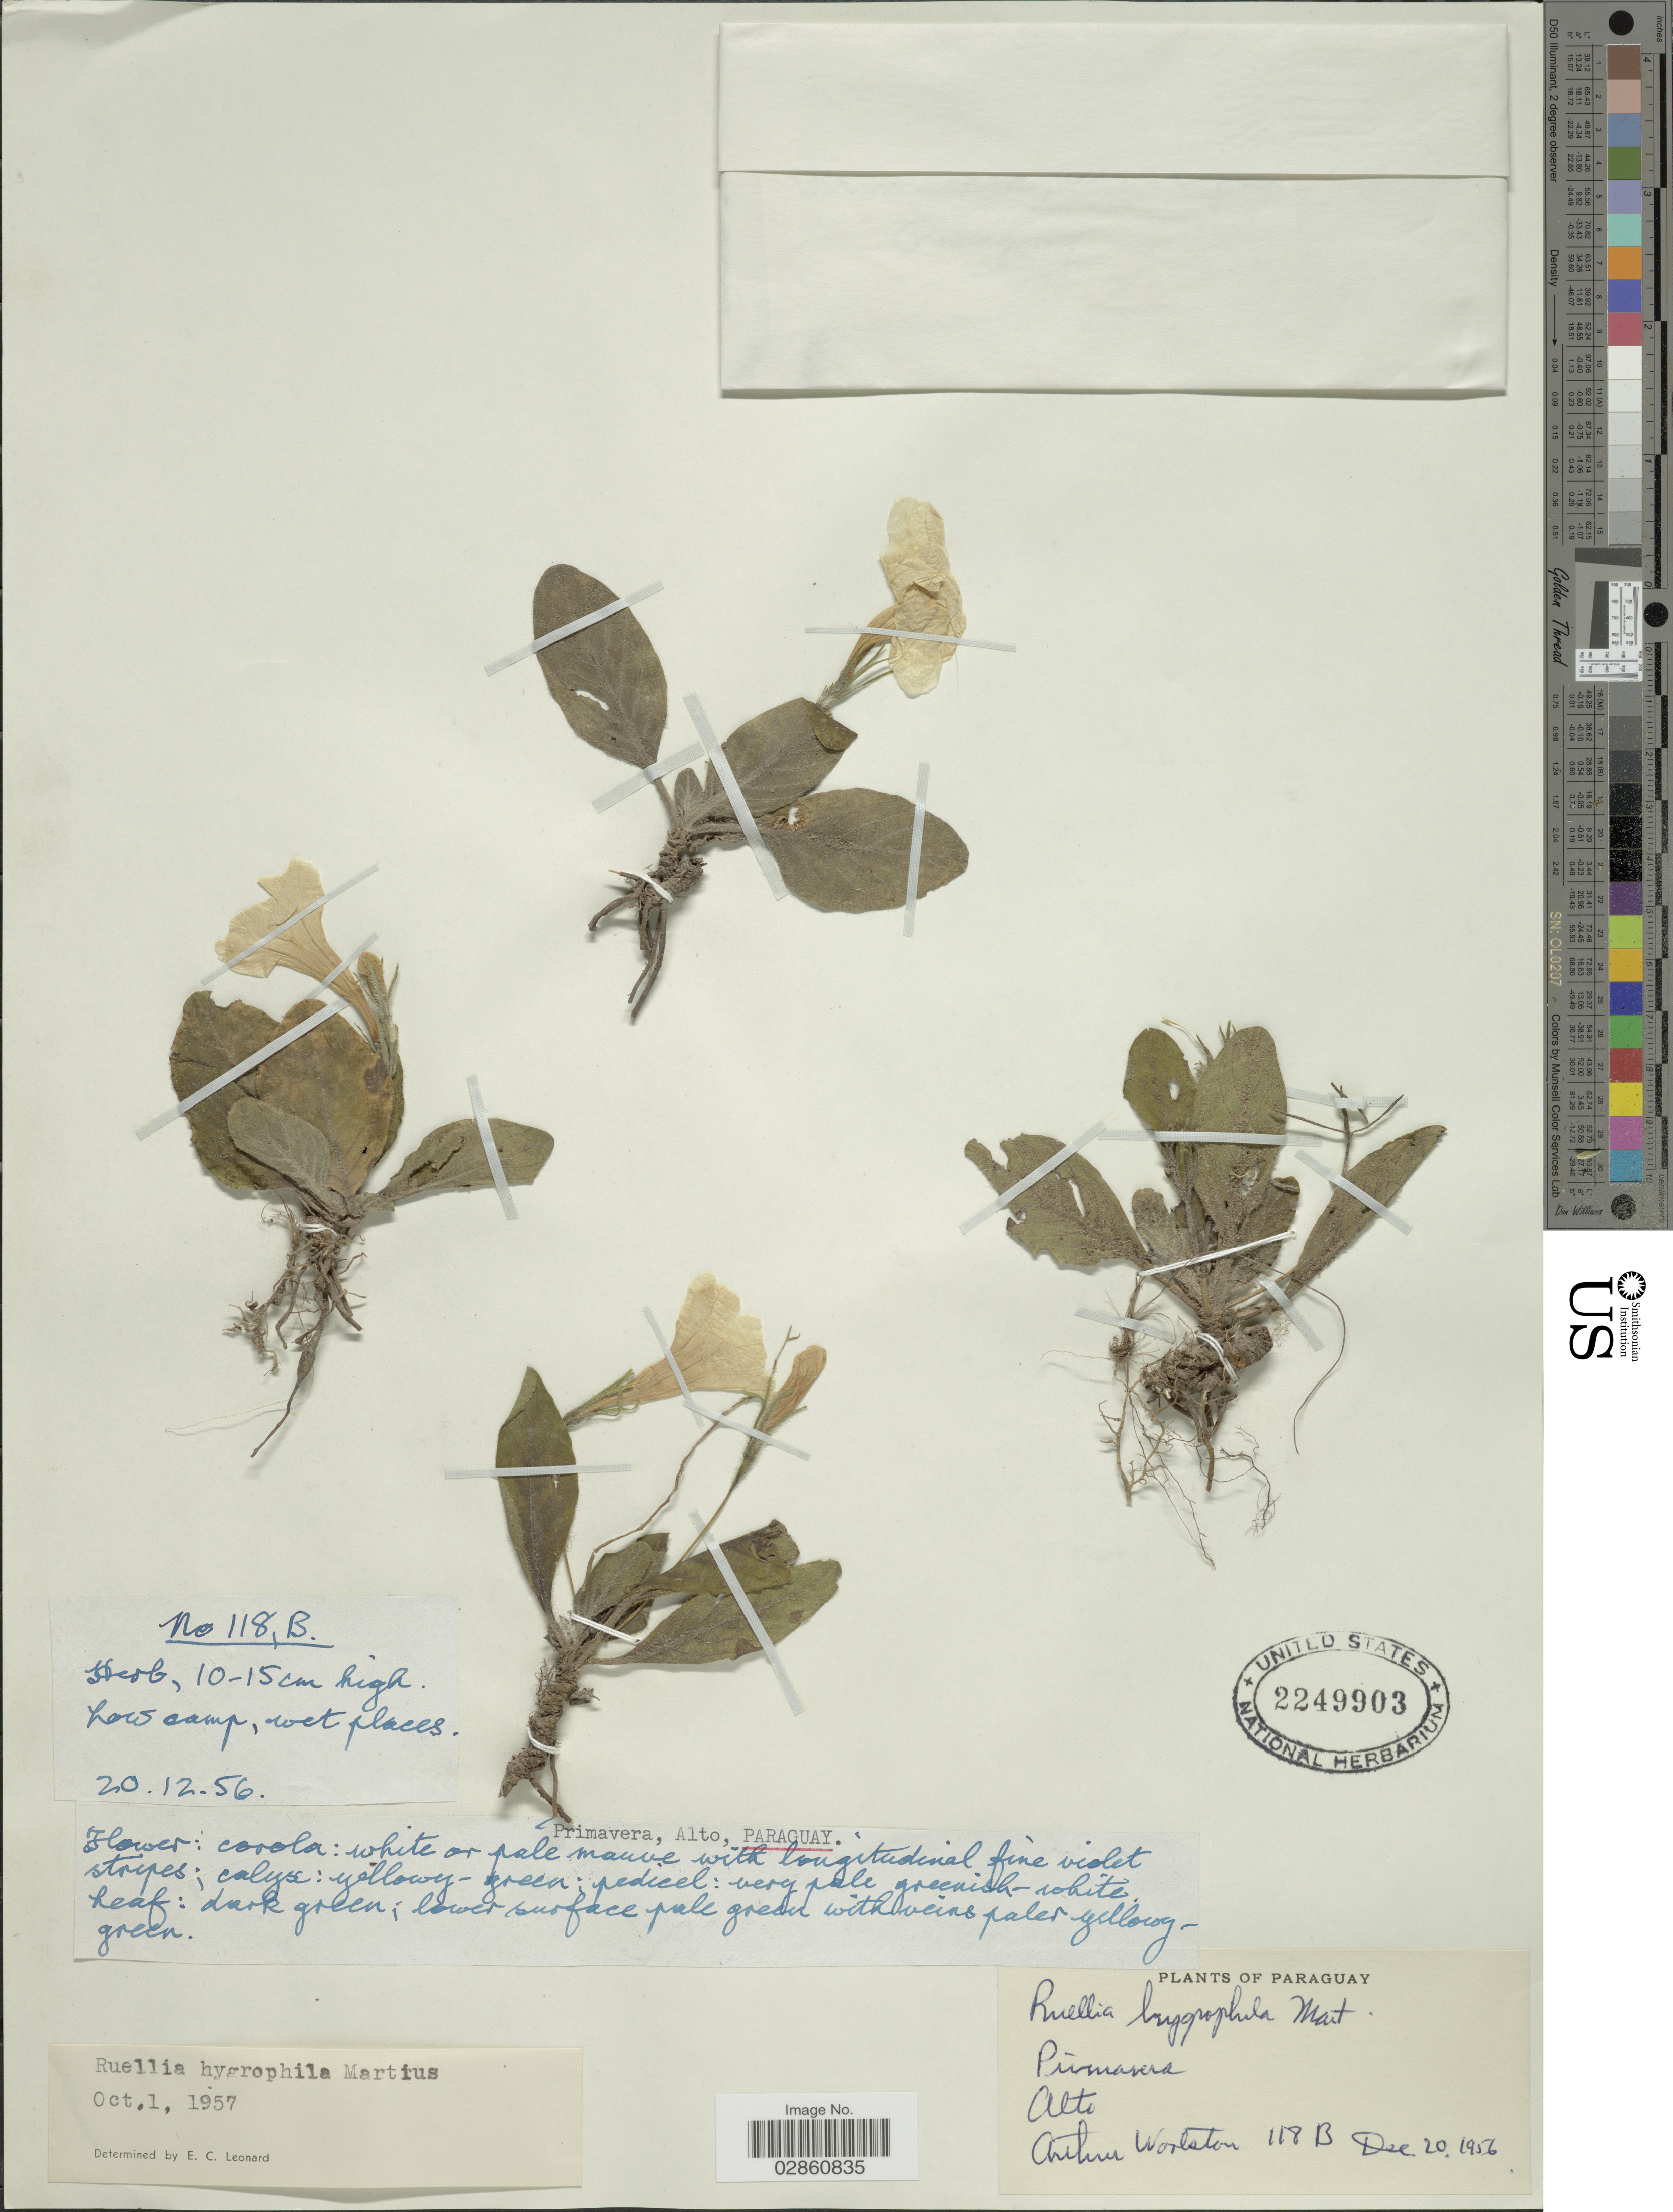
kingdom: Plantae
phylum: Tracheophyta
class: Magnoliopsida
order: Lamiales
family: Acanthaceae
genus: Ruellia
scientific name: Ruellia hygrophila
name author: Mart.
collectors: A. L. Woolston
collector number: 118B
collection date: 1956-12-20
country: Paraguay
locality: Primavera, Alto.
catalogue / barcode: US 2249903